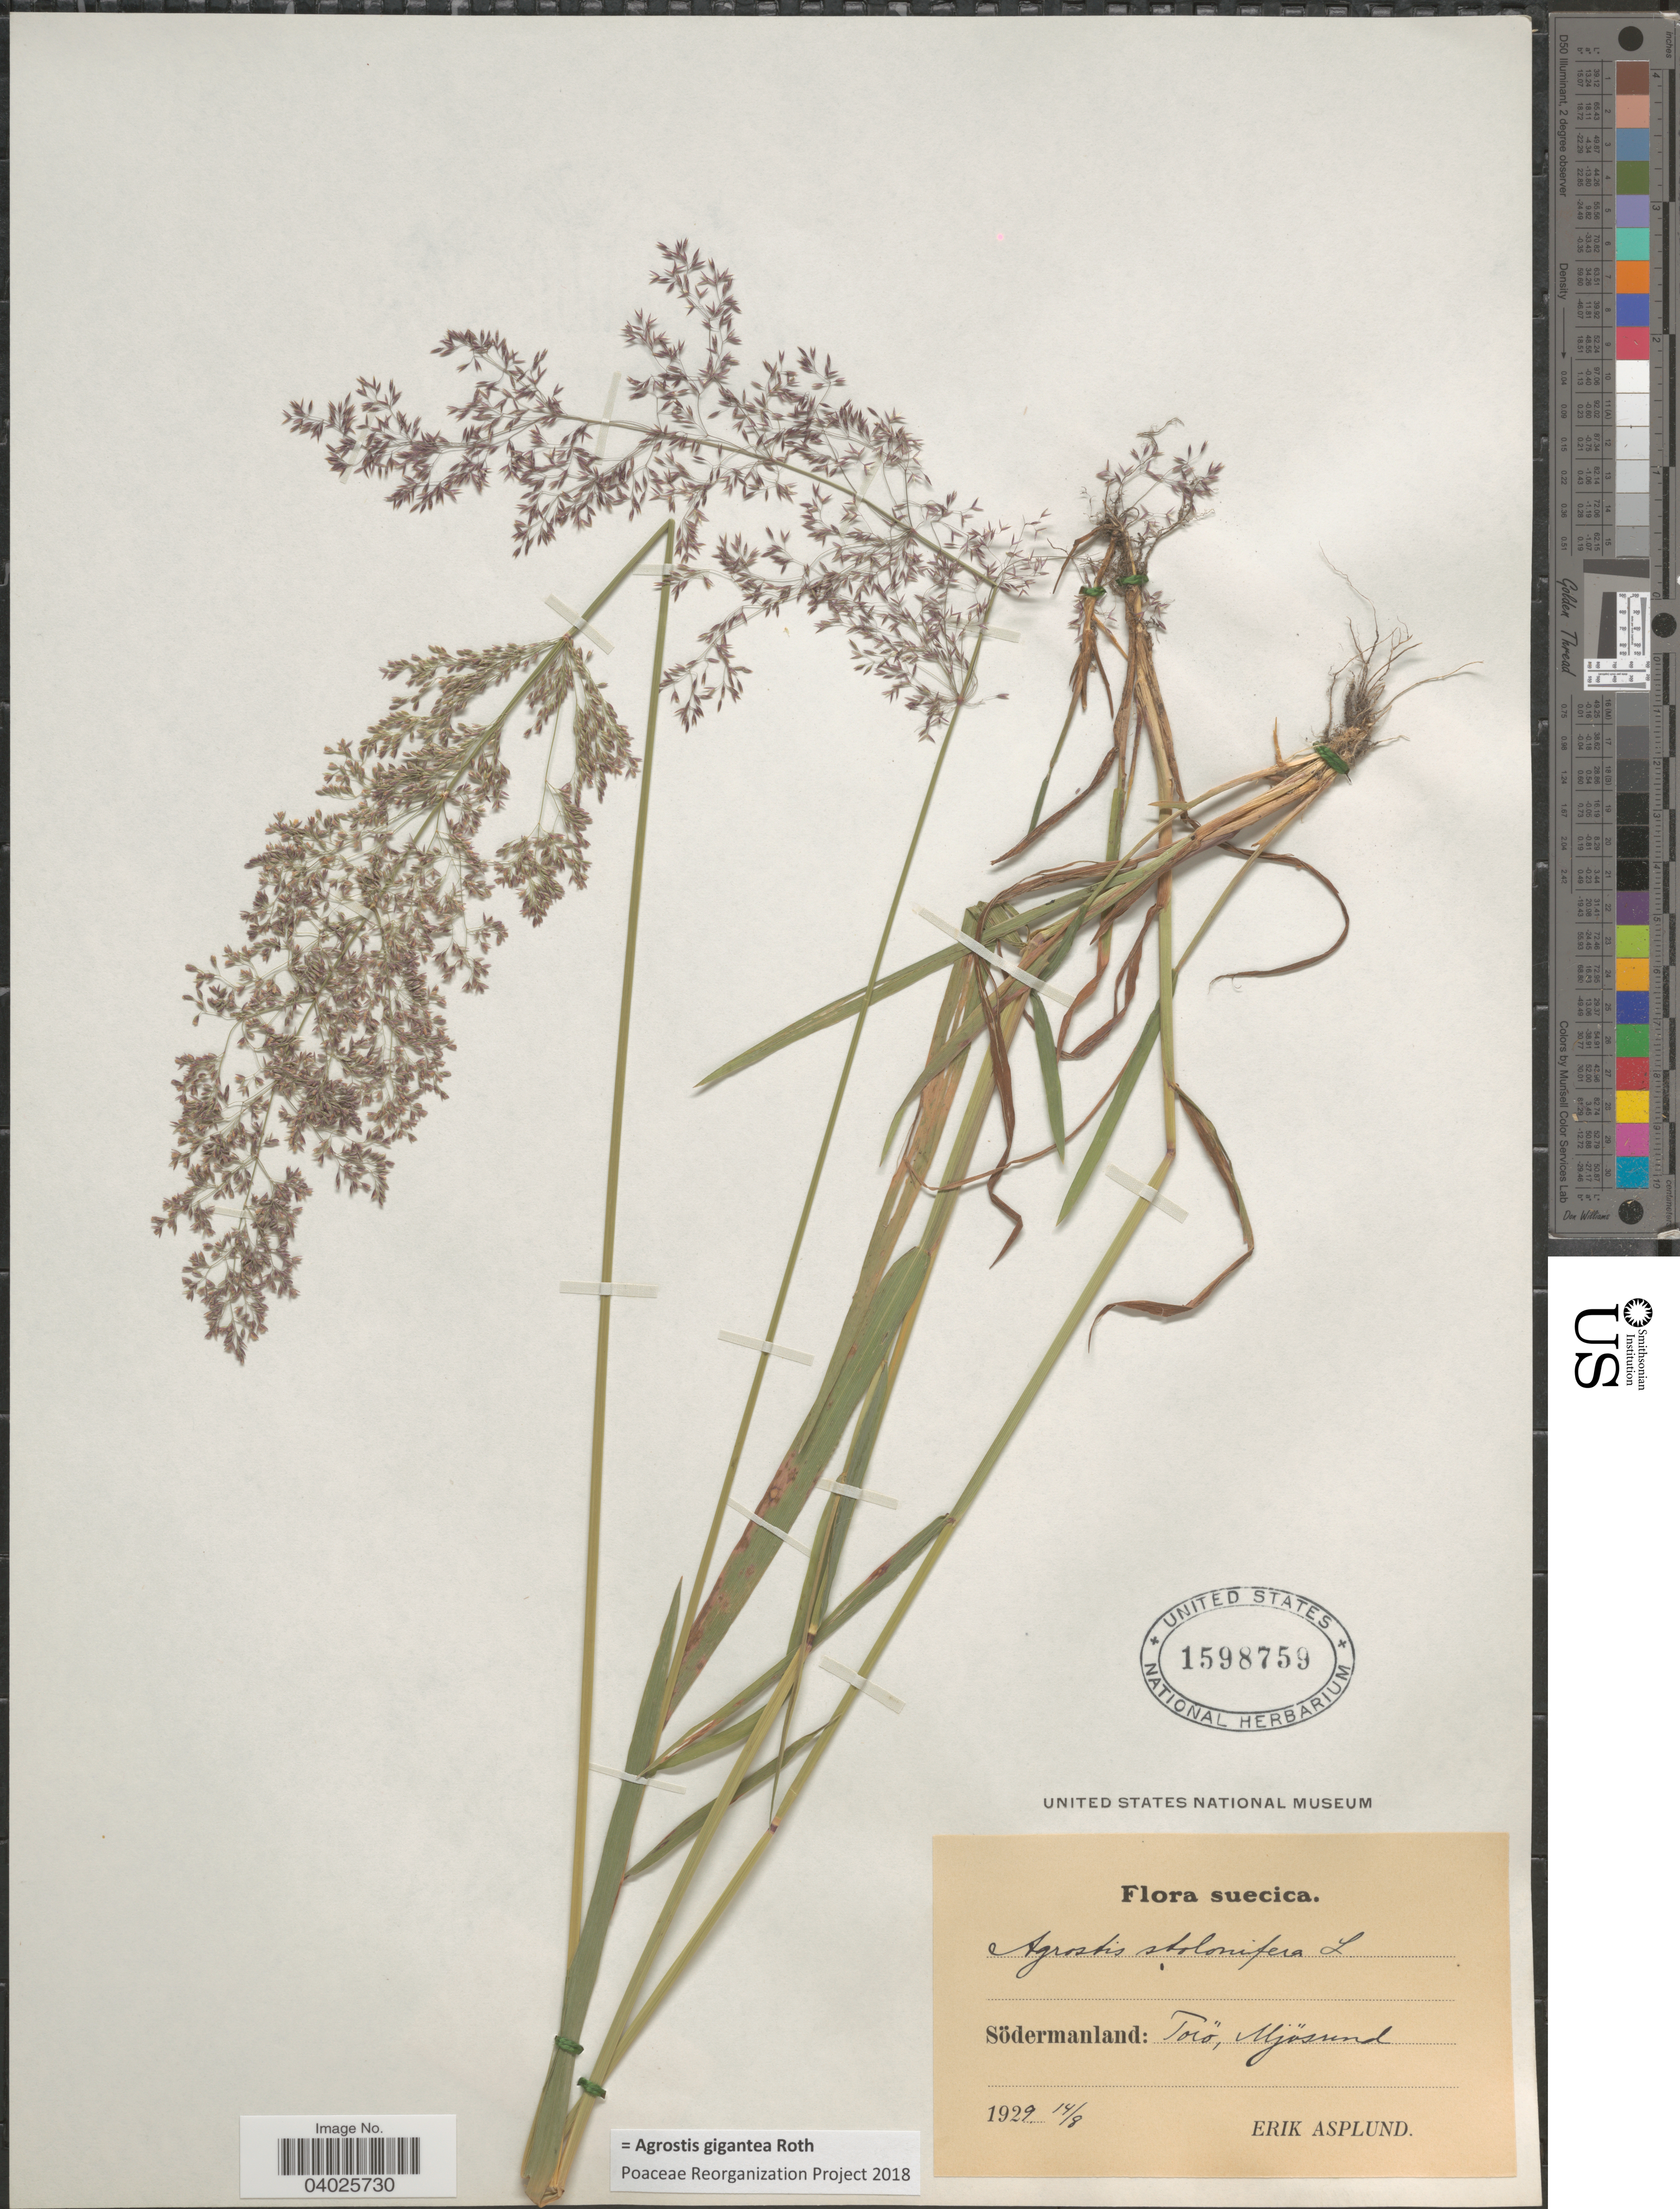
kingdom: Plantae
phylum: Tracheophyta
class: Liliopsida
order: Poales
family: Poaceae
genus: Agrostis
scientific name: Agrostis gigantea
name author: Roth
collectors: E. Asplund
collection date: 1929-08-14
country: Sweden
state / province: Sodermanland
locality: Suecica. Södermanland: Torö, Mjösund.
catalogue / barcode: US 1598759